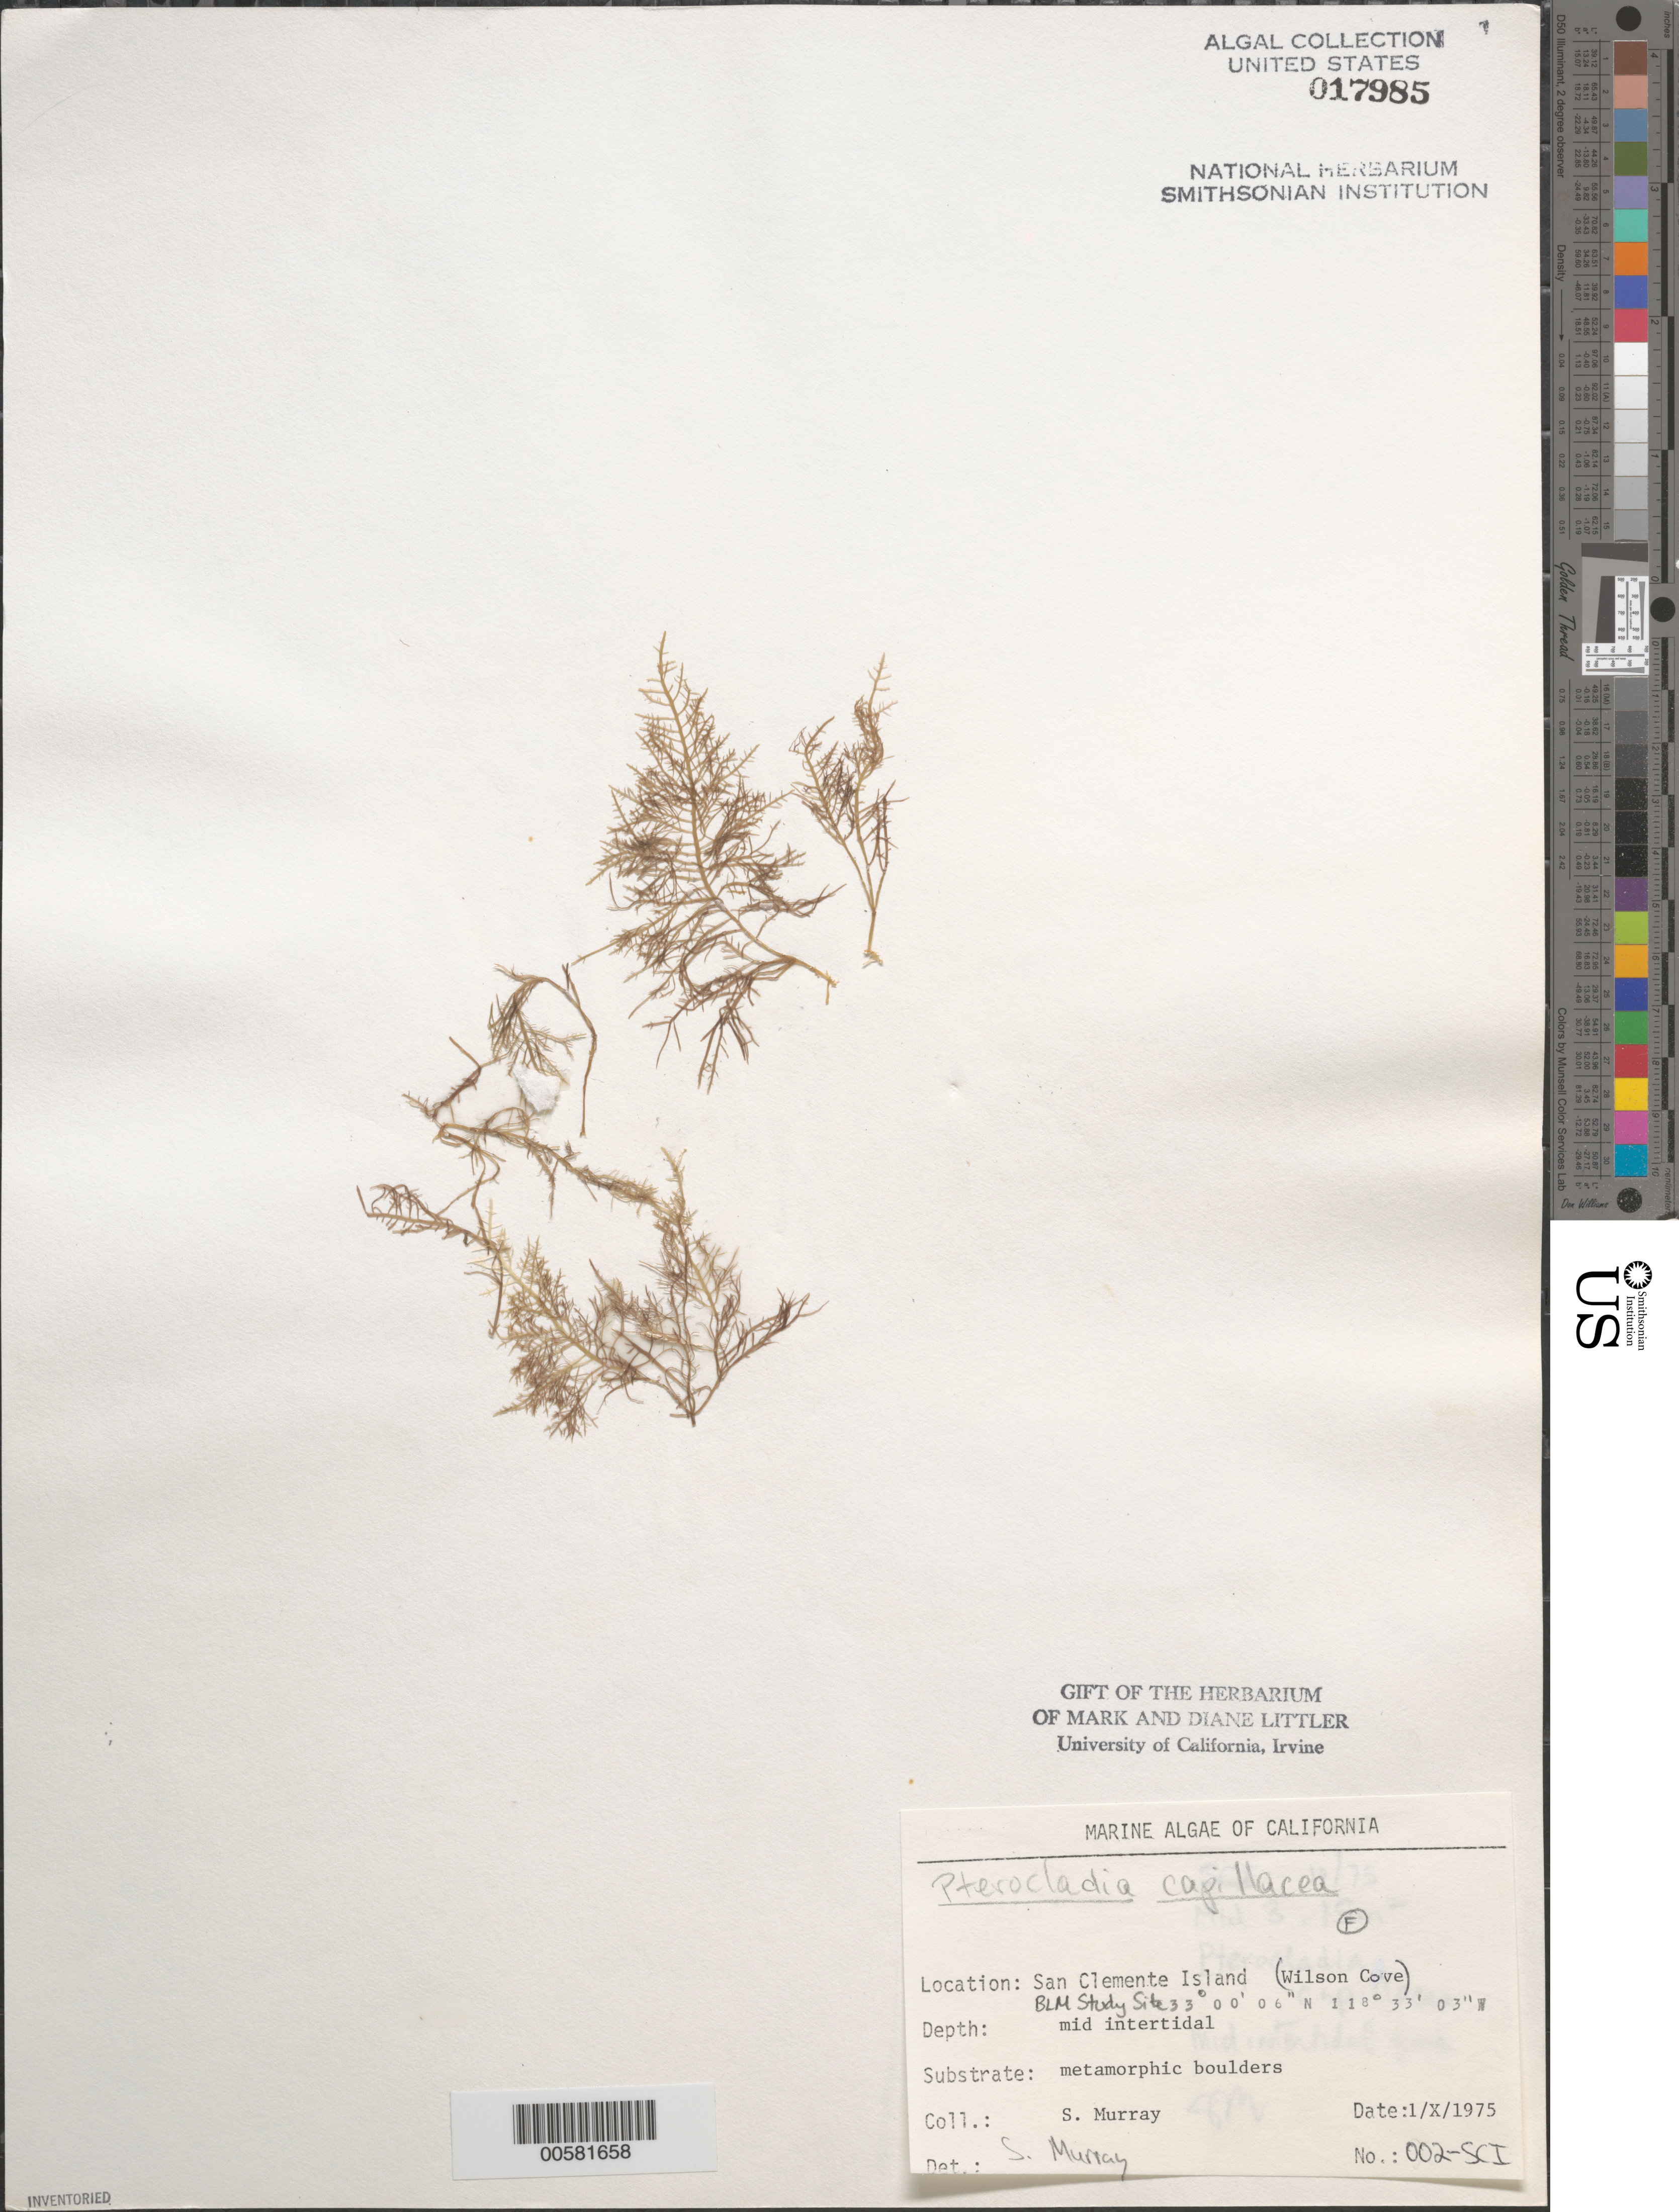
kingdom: Plantae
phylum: Rhodophyta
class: Florideophyceae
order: Gelidiales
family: Pterocladiaceae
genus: Pterocladiella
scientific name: Pterocladiella capillacea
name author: (S.G. Gmel.) Santelices & Hommers.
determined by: Algae name updating Project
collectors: S. N. Murray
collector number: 002-sci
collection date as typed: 01 Oct 1975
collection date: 1975-10-01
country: United States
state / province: California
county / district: Los Angeles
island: San Clemente Island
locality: Wilson Cove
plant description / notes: BLM-SOCALBIGHT Rocky Intertidal Survey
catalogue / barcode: US 17985